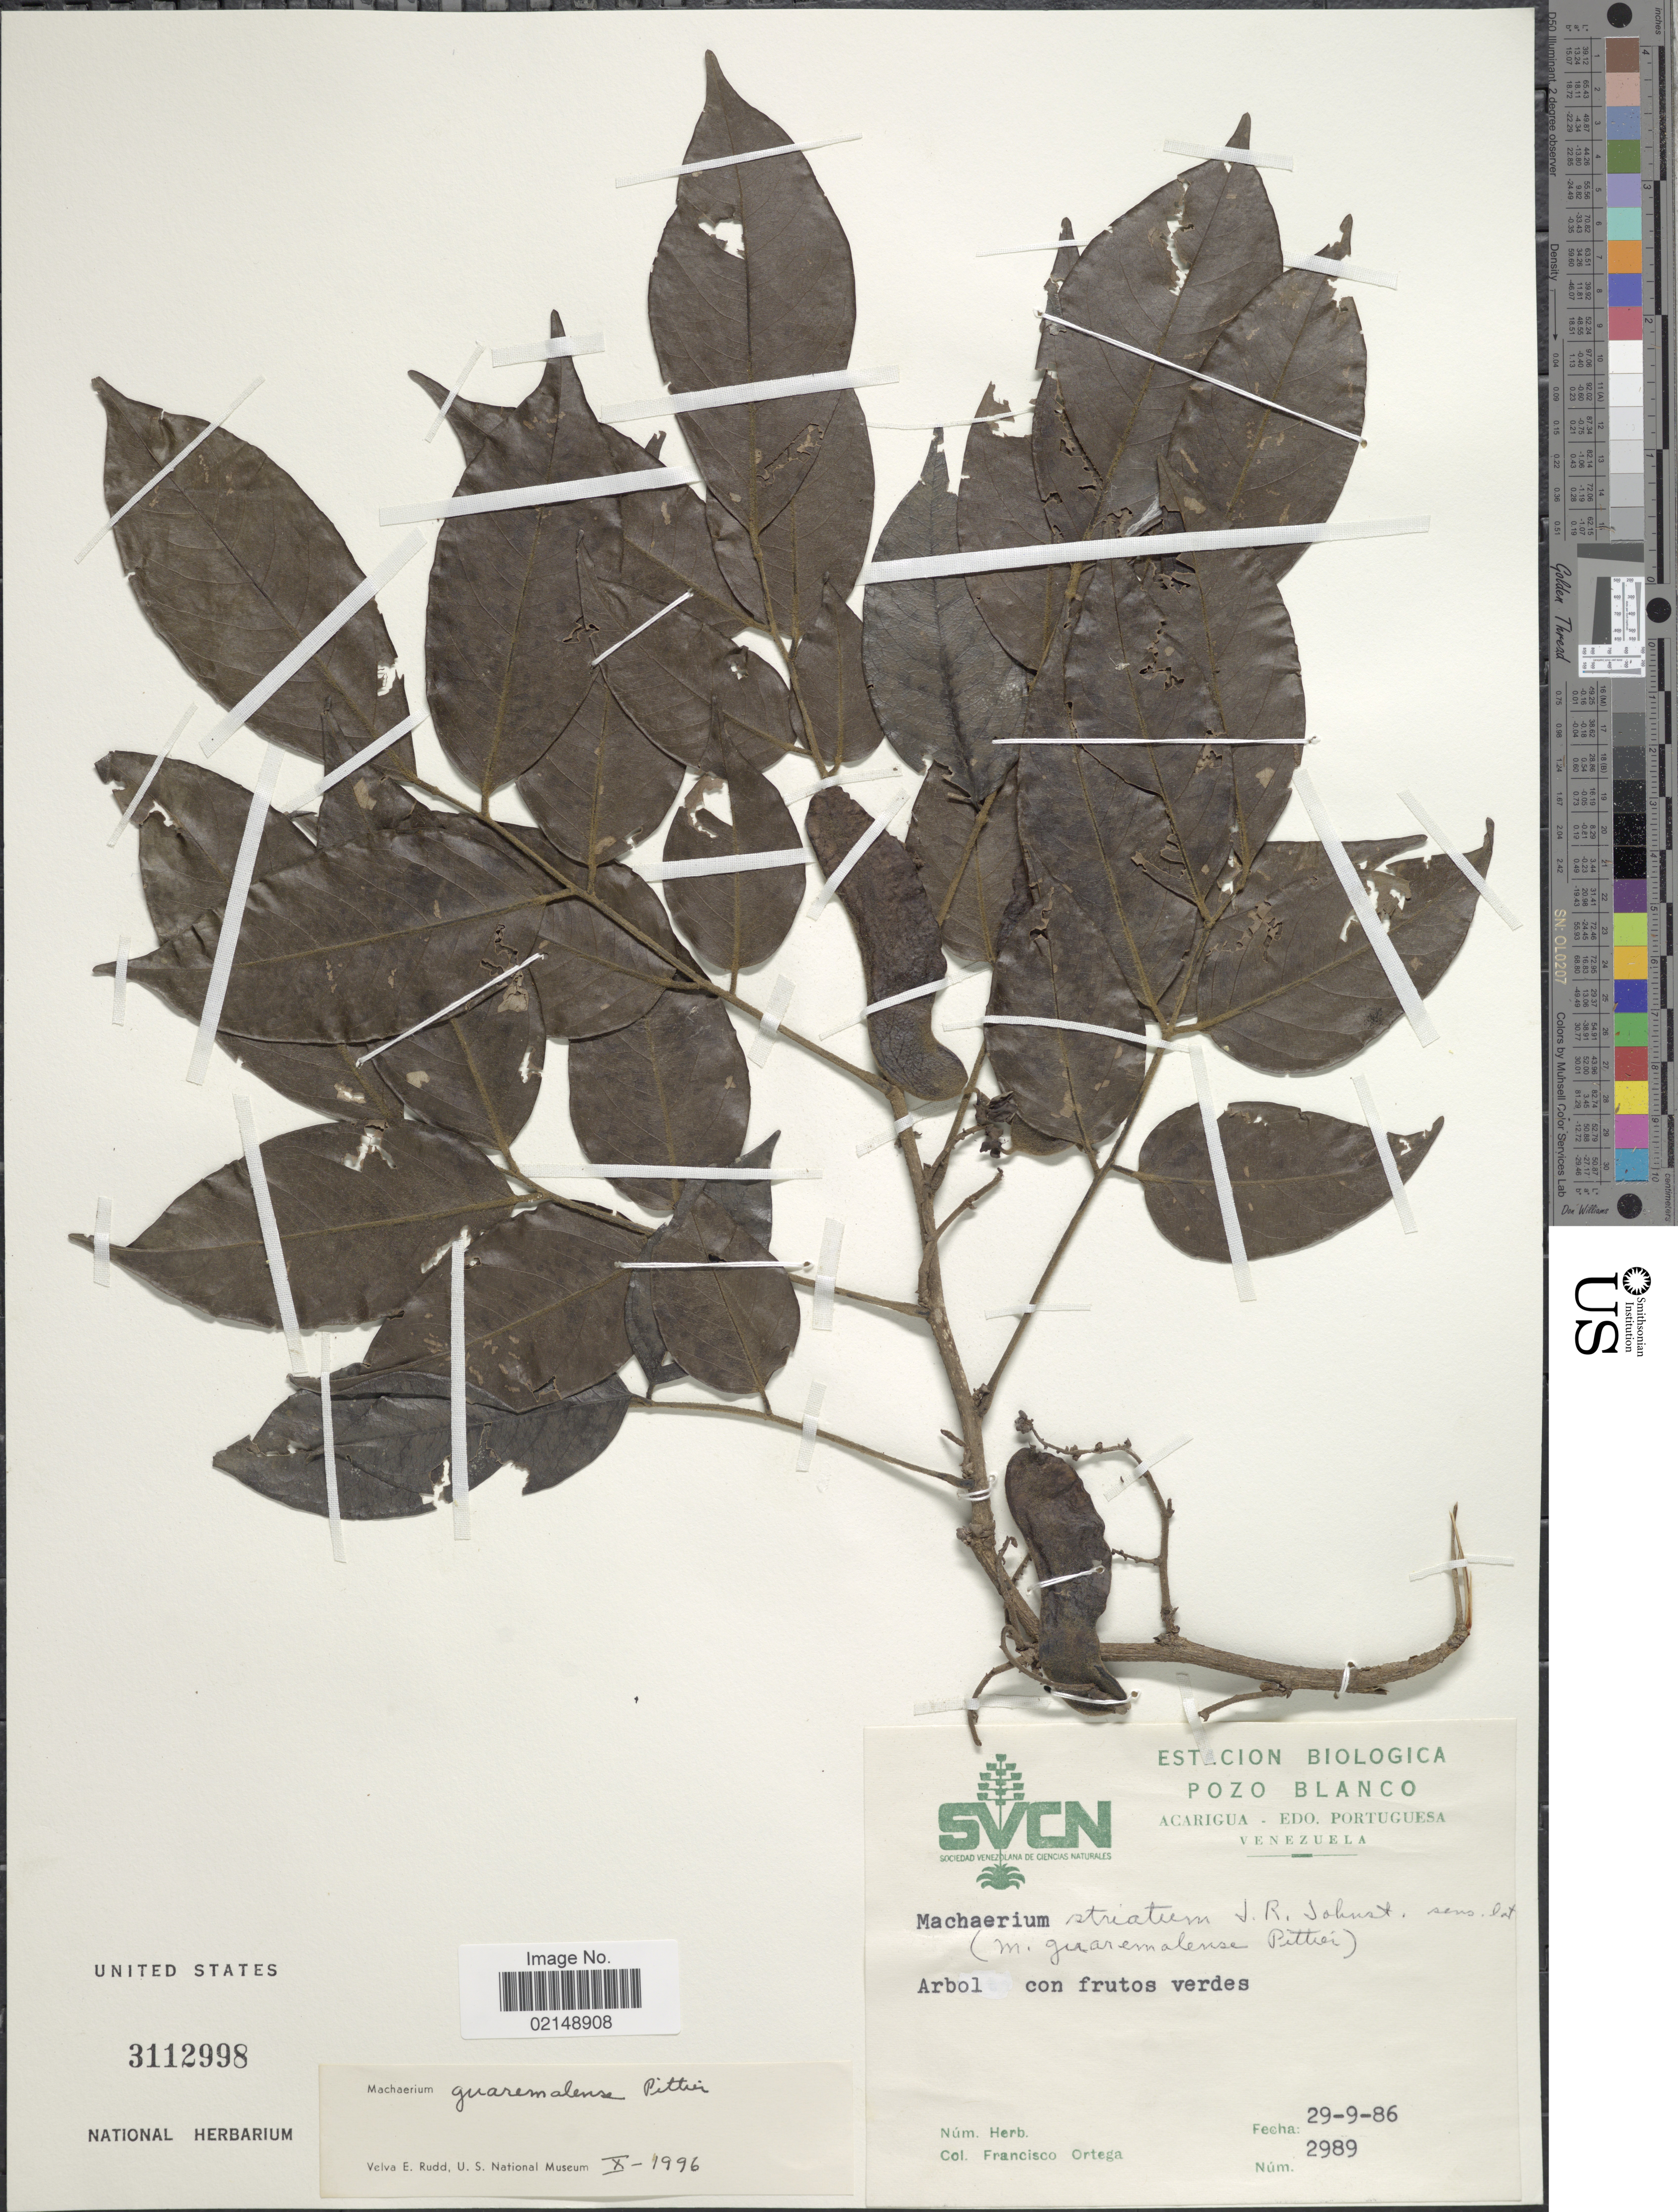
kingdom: Plantae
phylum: Tracheophyta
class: Magnoliopsida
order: Fabales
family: Fabaceae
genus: Machaerium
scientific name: Machaerium guaremalense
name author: Pittier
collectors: F. J. Ortega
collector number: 2989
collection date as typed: Transcribed d/m/y: 29/9/86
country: Venezuela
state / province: Portuguesa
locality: Estacion Biologica Pozo Blanco. Acarigua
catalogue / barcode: US 3112998